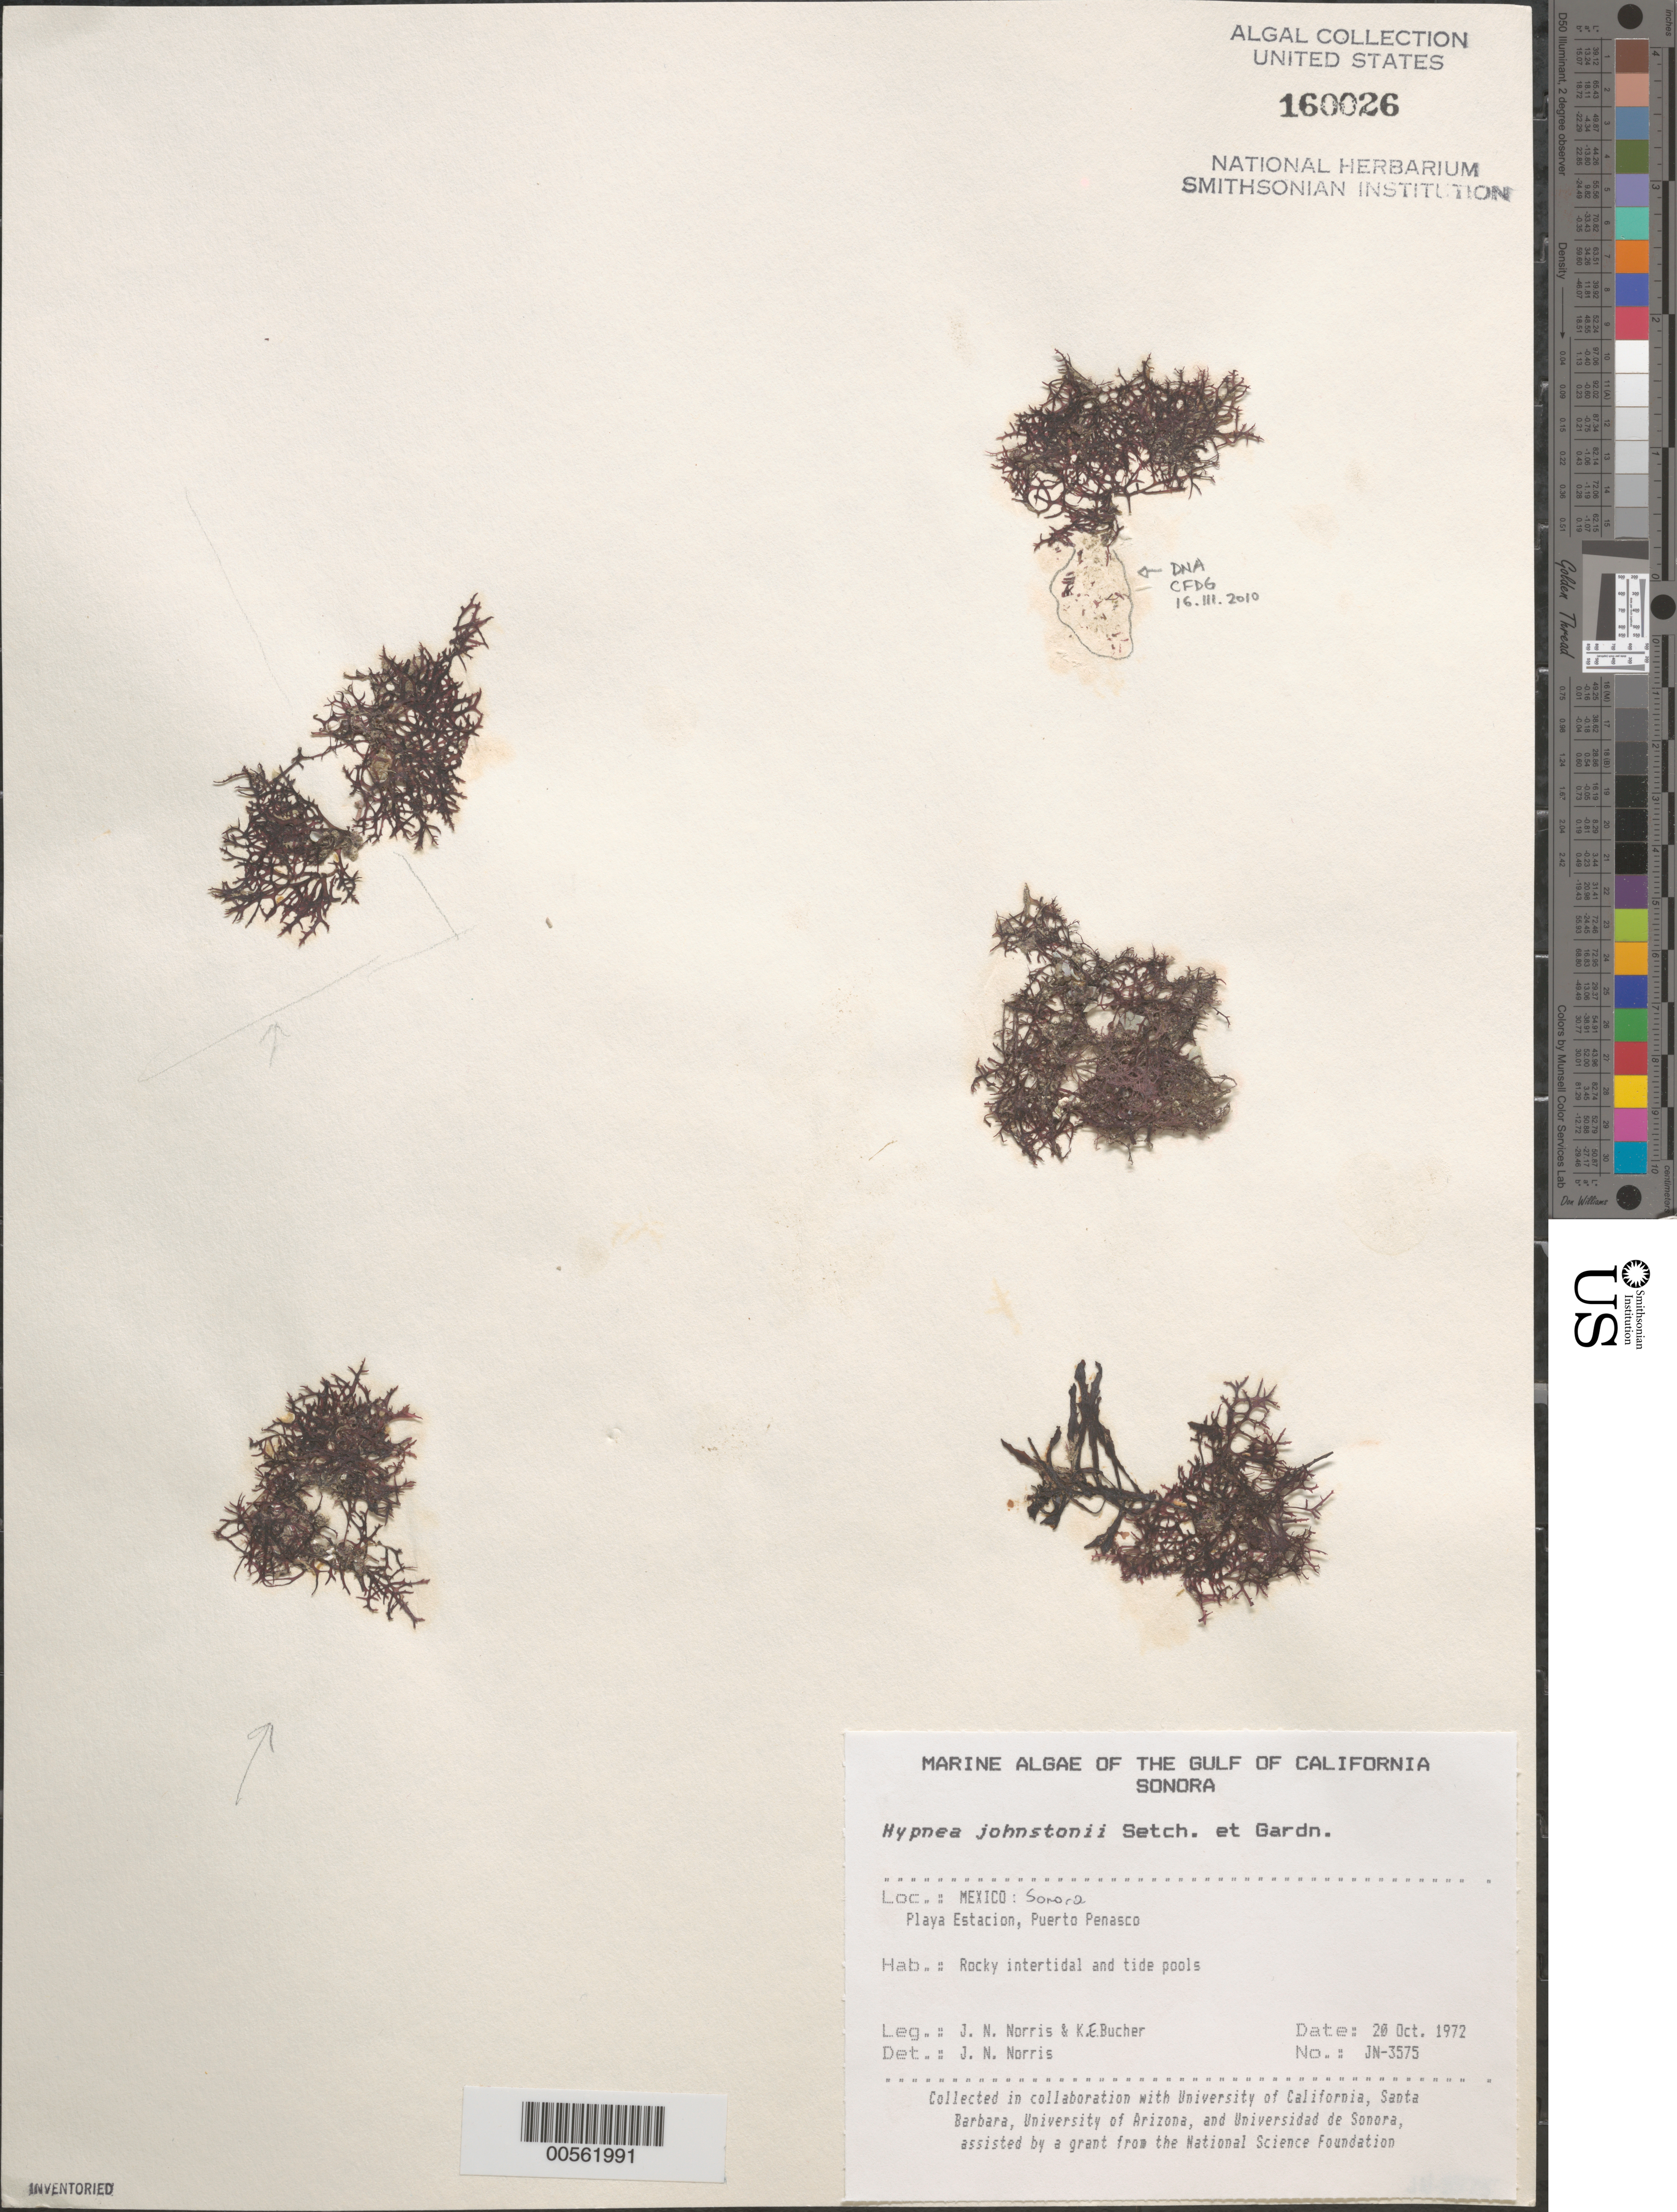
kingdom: Plantae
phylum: Rhodophyta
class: Florideophyceae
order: Gigartinales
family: Cystocloniaceae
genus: Hypnea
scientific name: Hypnea johnstonii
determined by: Norris, James N.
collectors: J. N. Norris & K. E. Bucher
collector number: JN-3575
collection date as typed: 20 Oct 1972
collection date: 1972-10-20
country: Mexico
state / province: Sonora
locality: Playa Estacion, Puerto Penasco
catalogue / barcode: US 160026